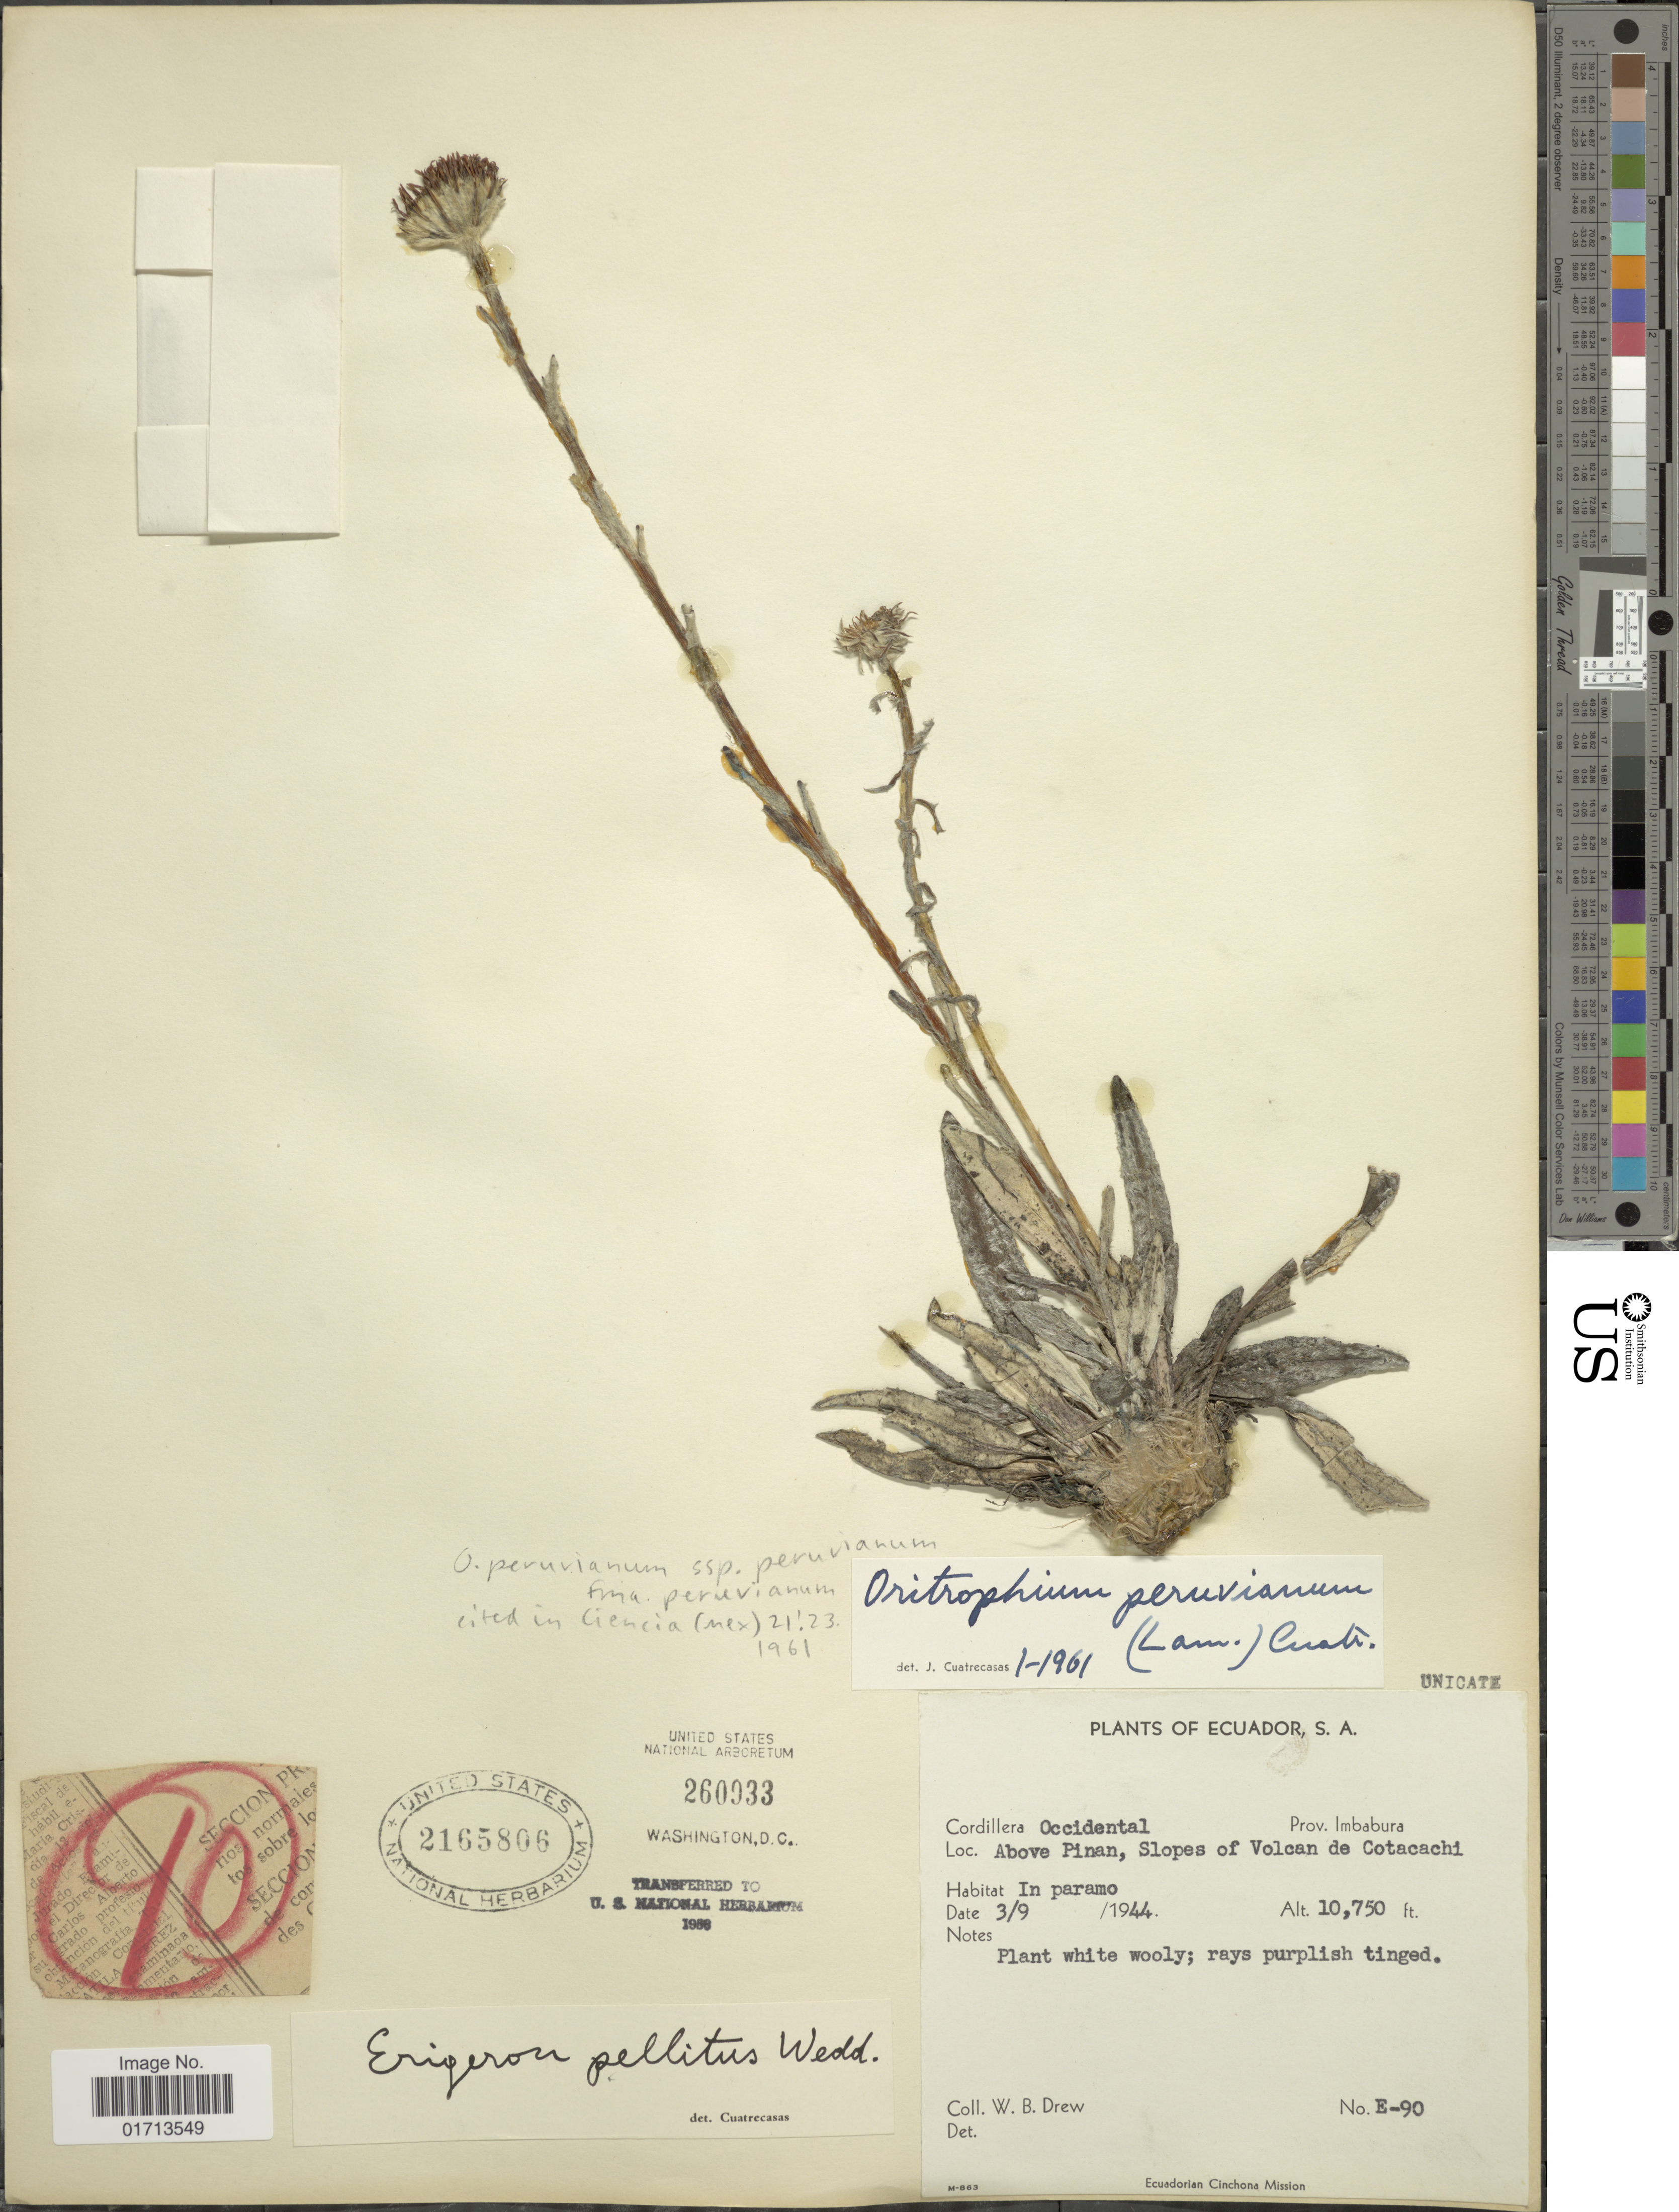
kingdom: Plantae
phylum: Tracheophyta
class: Magnoliopsida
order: Asterales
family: Asteraceae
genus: Oritrophium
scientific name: Oritrophium peruvianum f. peruvianum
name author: (Lam.) Cuatrec.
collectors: W. B. Drew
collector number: E-90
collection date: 1944-09-03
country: Ecuador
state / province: Imbabura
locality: Cordillera Occidental, above Pinan, Slopes of Volcan de Cotacachi, in paramo.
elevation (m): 3277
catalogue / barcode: US 2165806